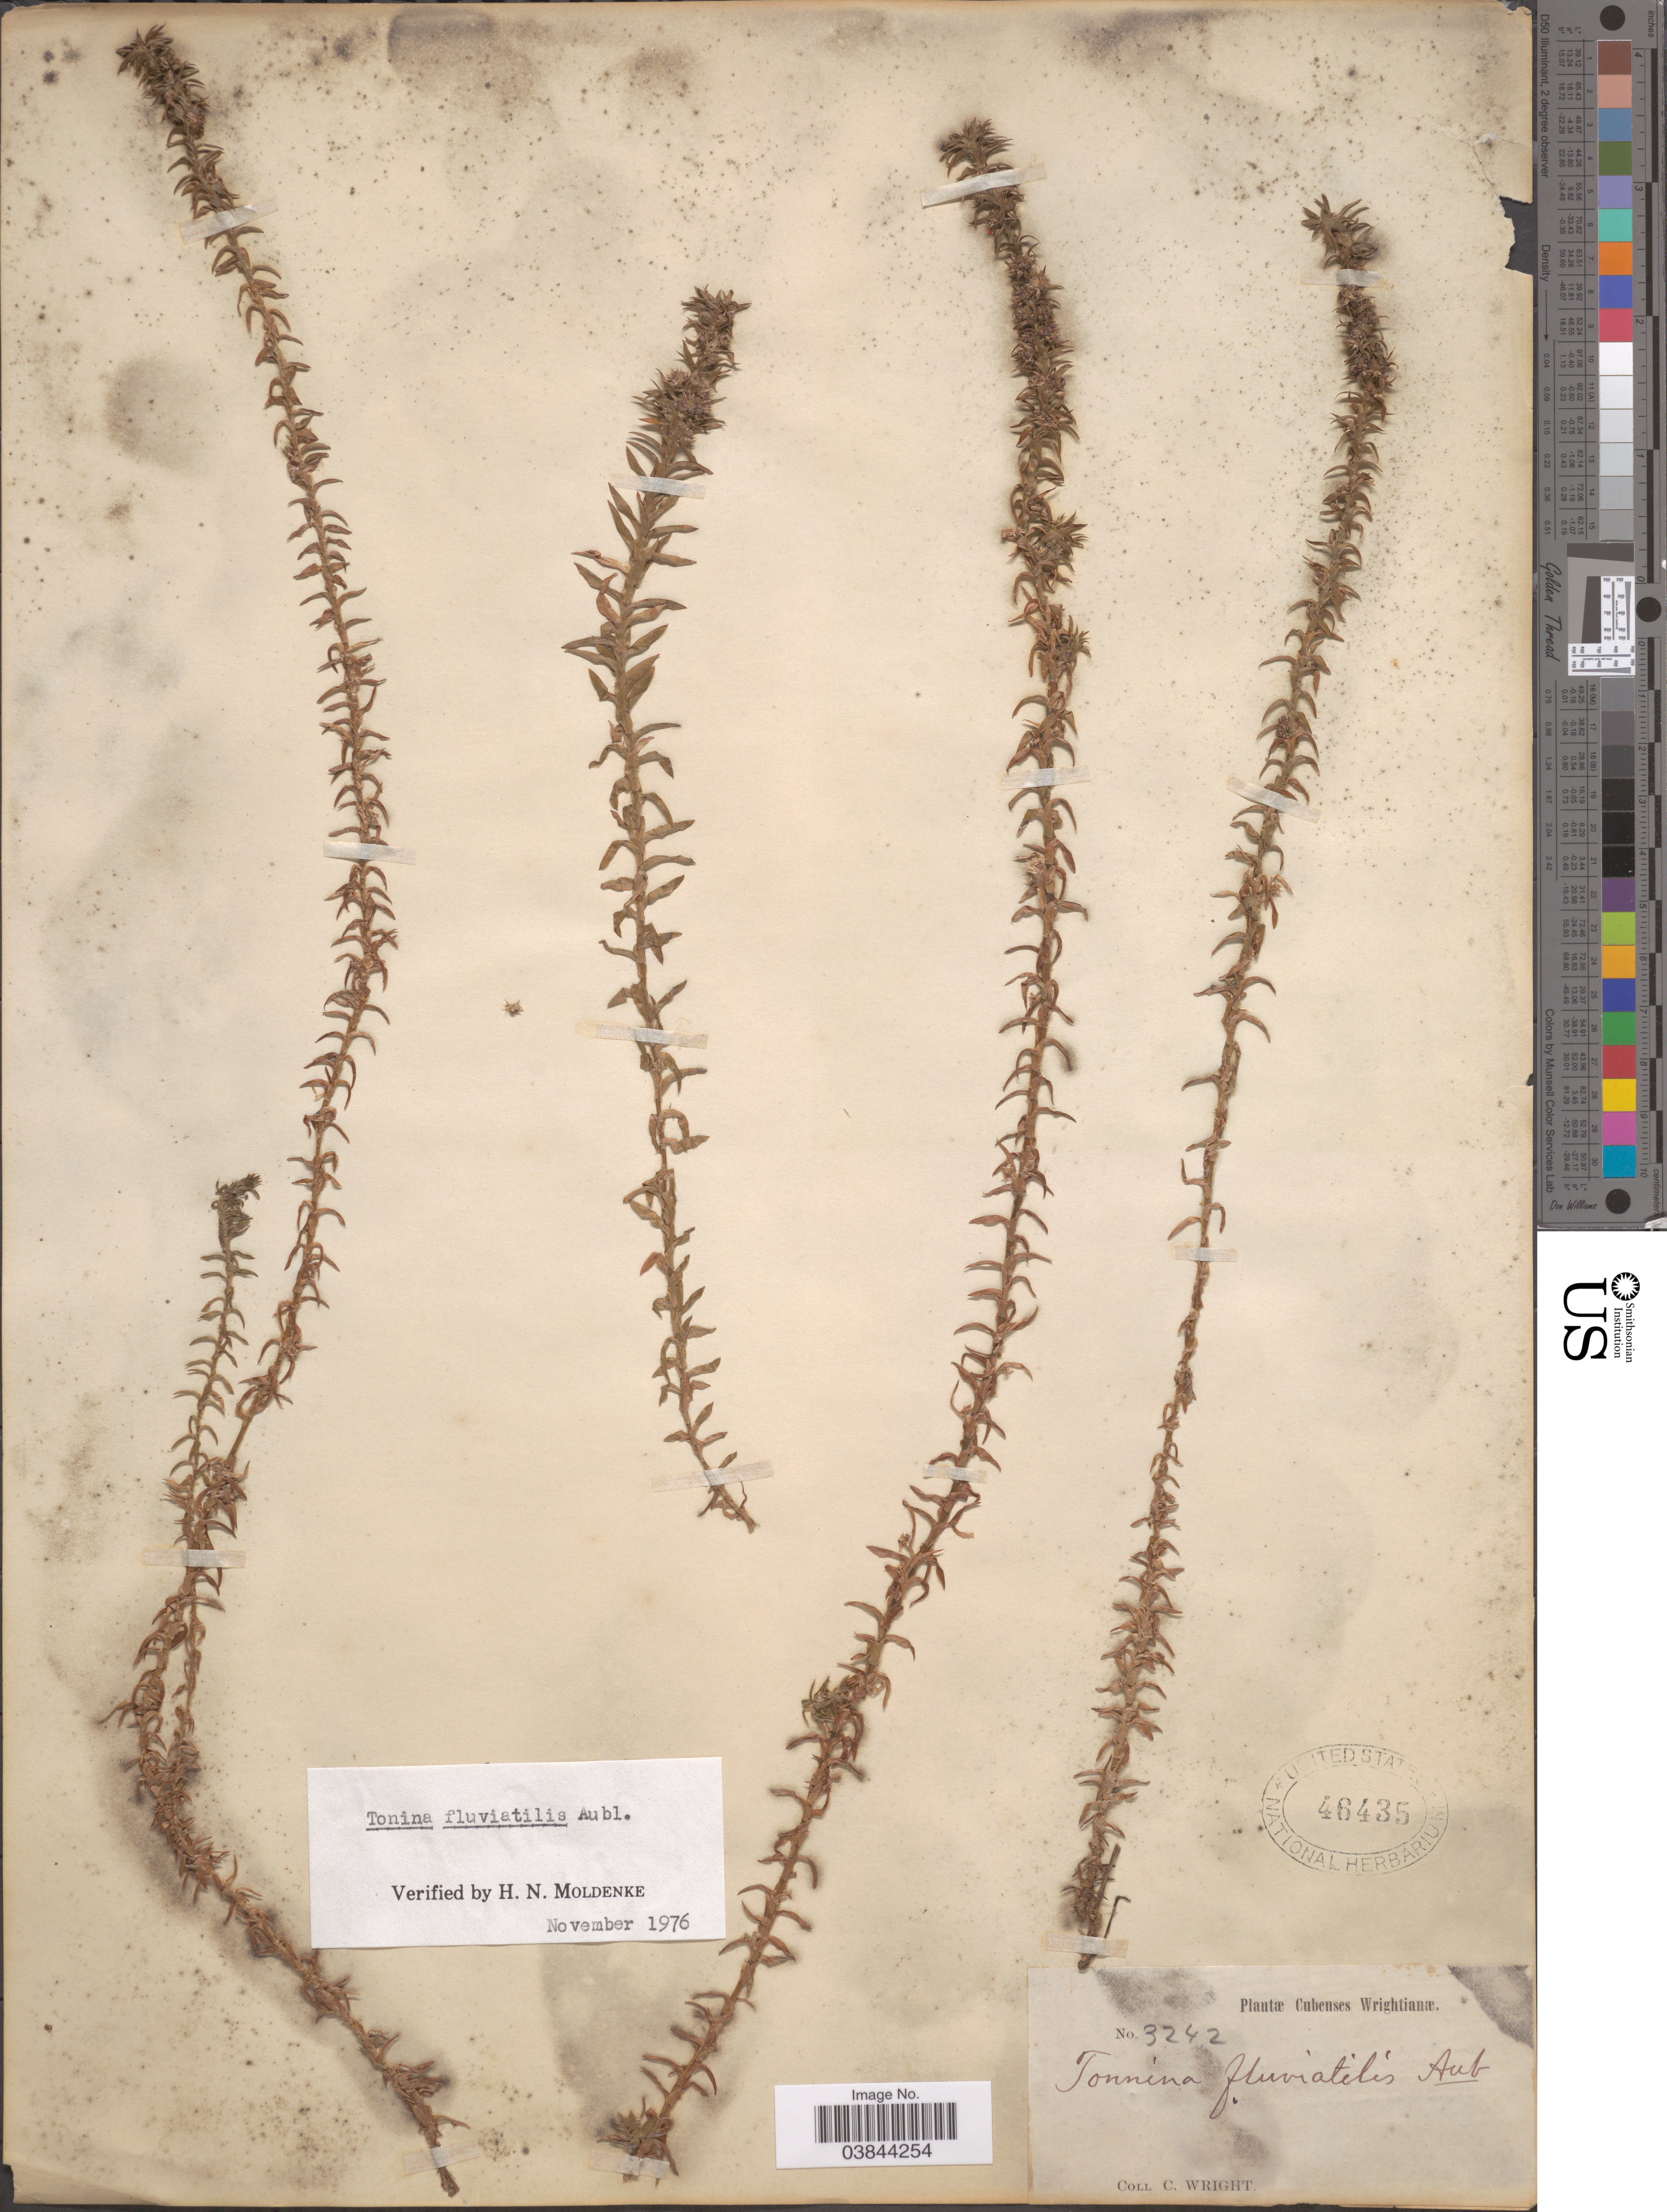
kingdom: Plantae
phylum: Tracheophyta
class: Liliopsida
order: Poales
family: Eriocaulaceae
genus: Tonina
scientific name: Tonina fluviatilis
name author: Aubl.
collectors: C. Wright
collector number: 3242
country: Cuba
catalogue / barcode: US 46435